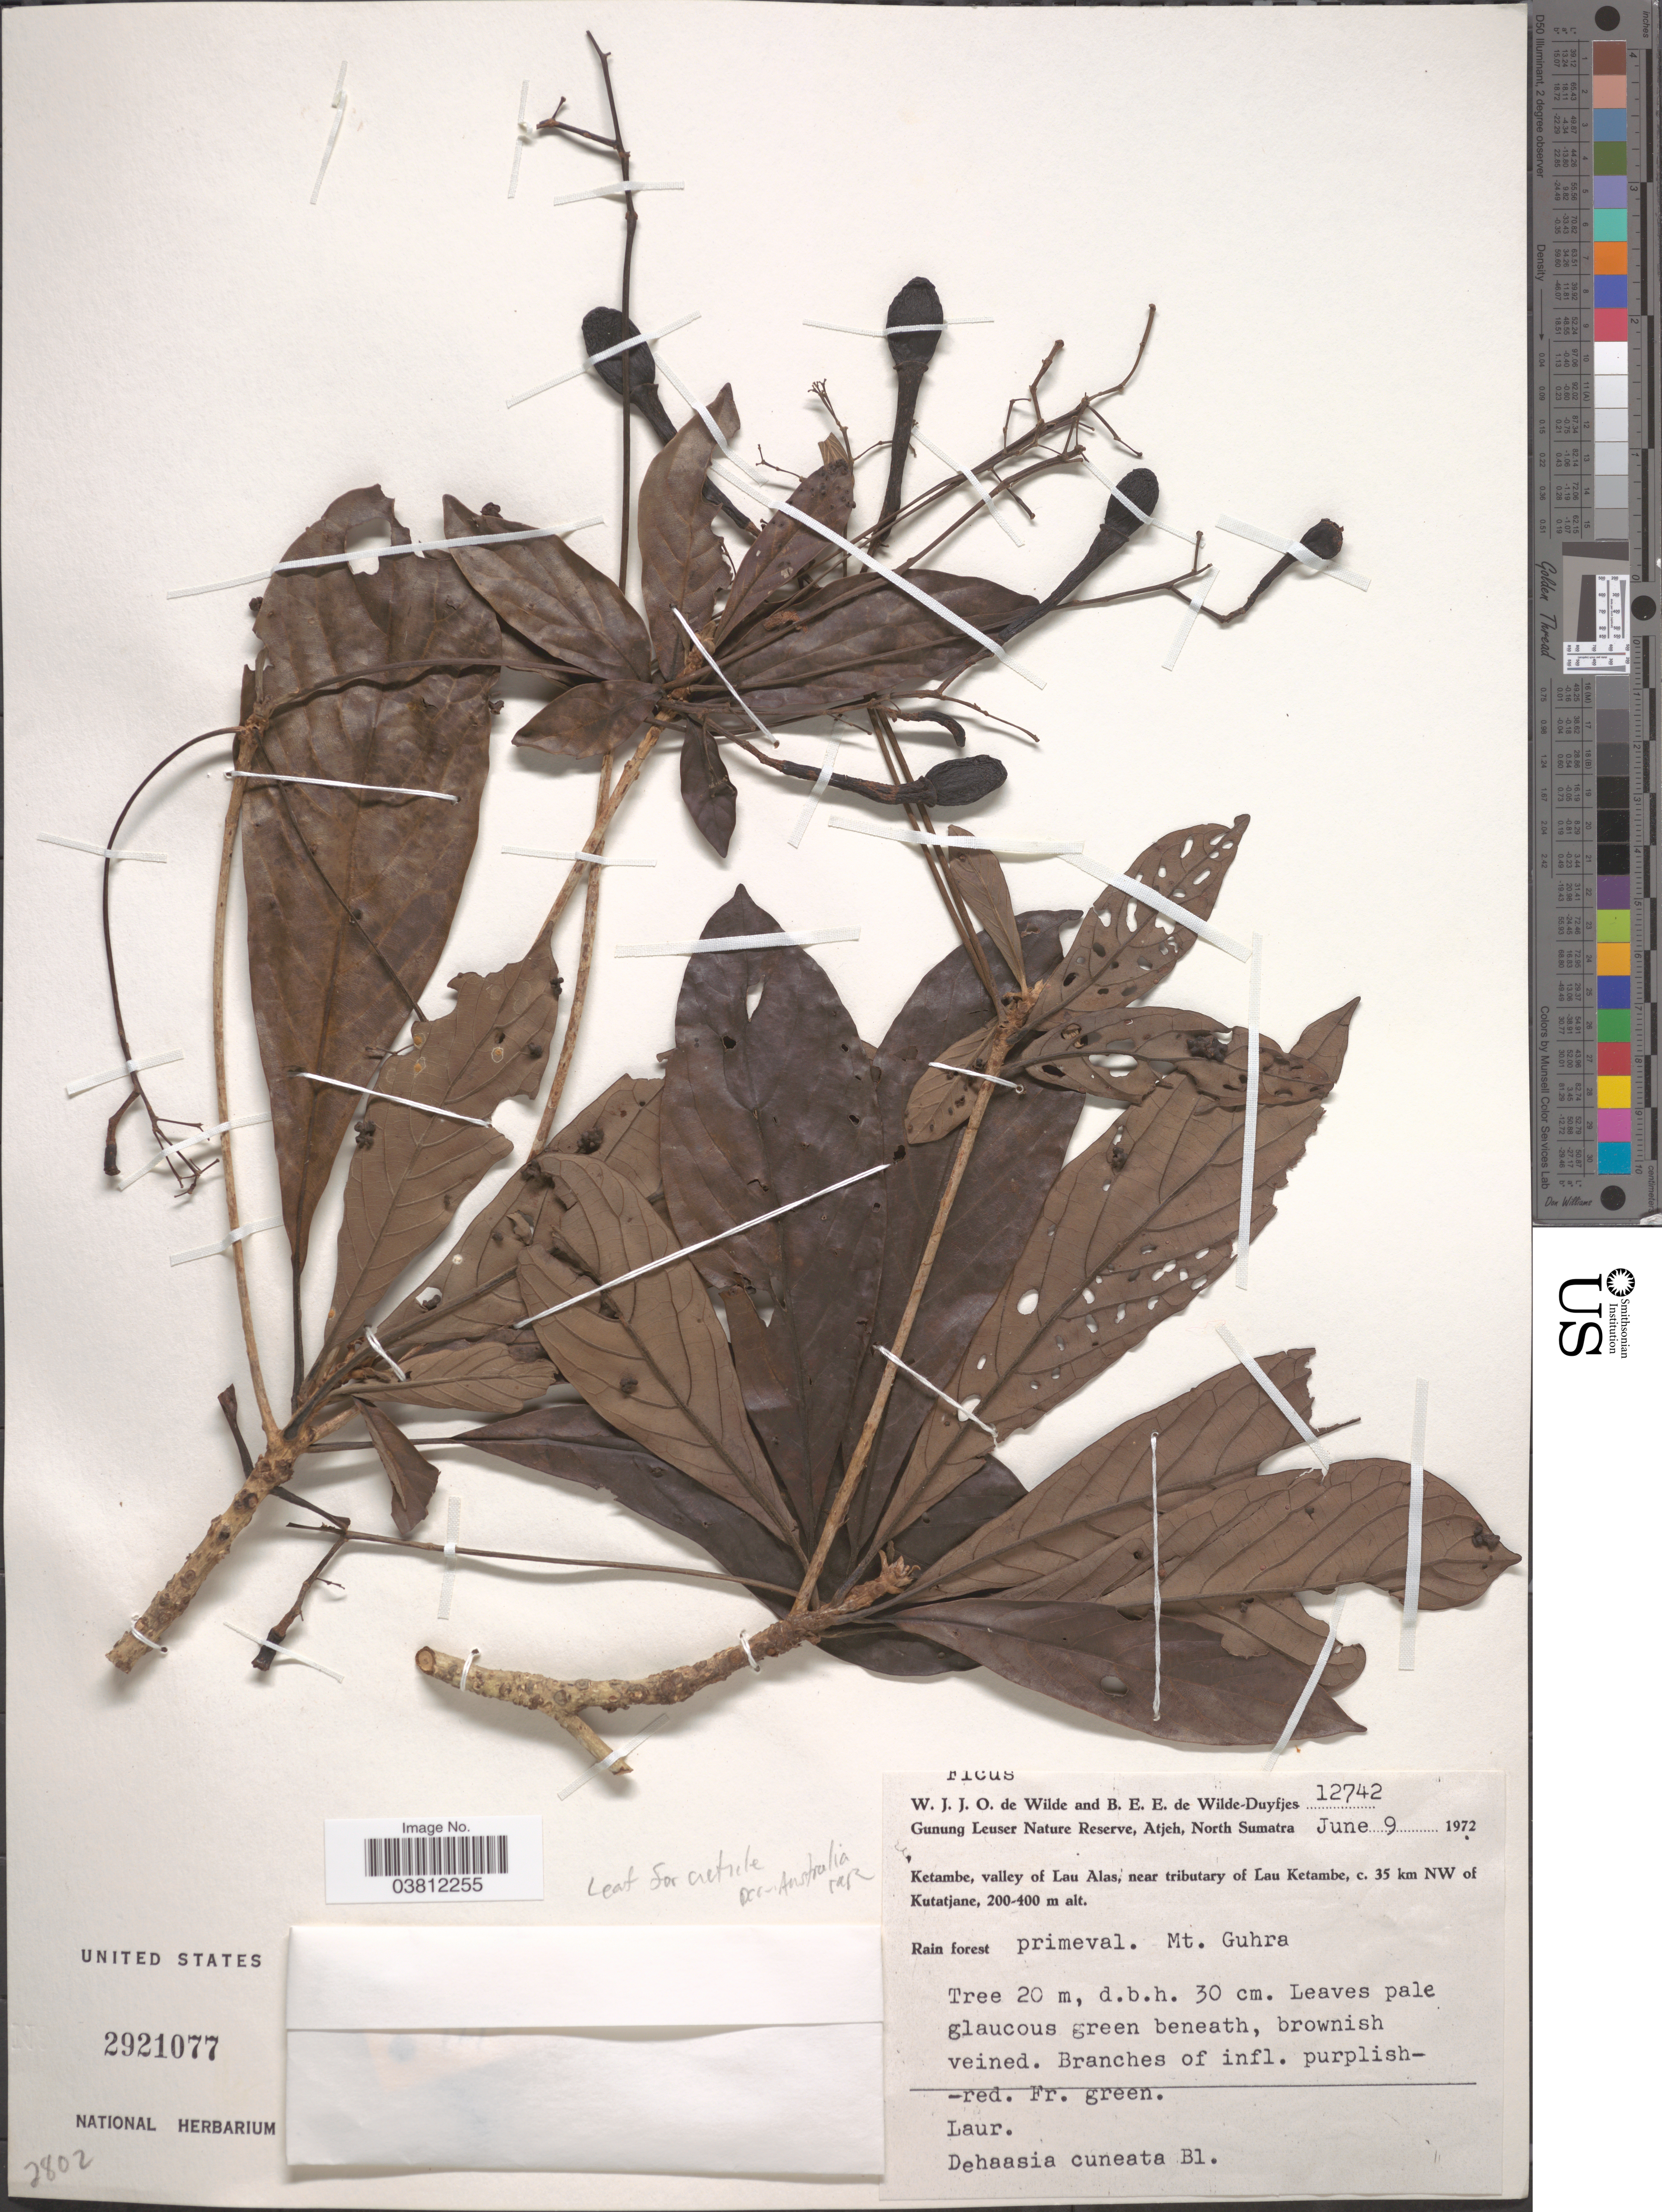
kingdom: Plantae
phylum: Tracheophyta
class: Magnoliopsida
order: Laurales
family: Lauraceae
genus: Dehaasia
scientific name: Dehaasia cuneata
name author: Gamble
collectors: W. J. de Wilde & B. E. de Wilde-Duyfjes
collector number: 12742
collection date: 1972-06-09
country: Indonesia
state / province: Sumatra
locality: Gunung Leuser Nature Reserve, Atjeh, North Sumatra. Ketambe, valley of Lau Alas, near tributary of Lau Ketambe, c. 35 km NW of Kutatjane.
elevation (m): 200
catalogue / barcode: US 2921077